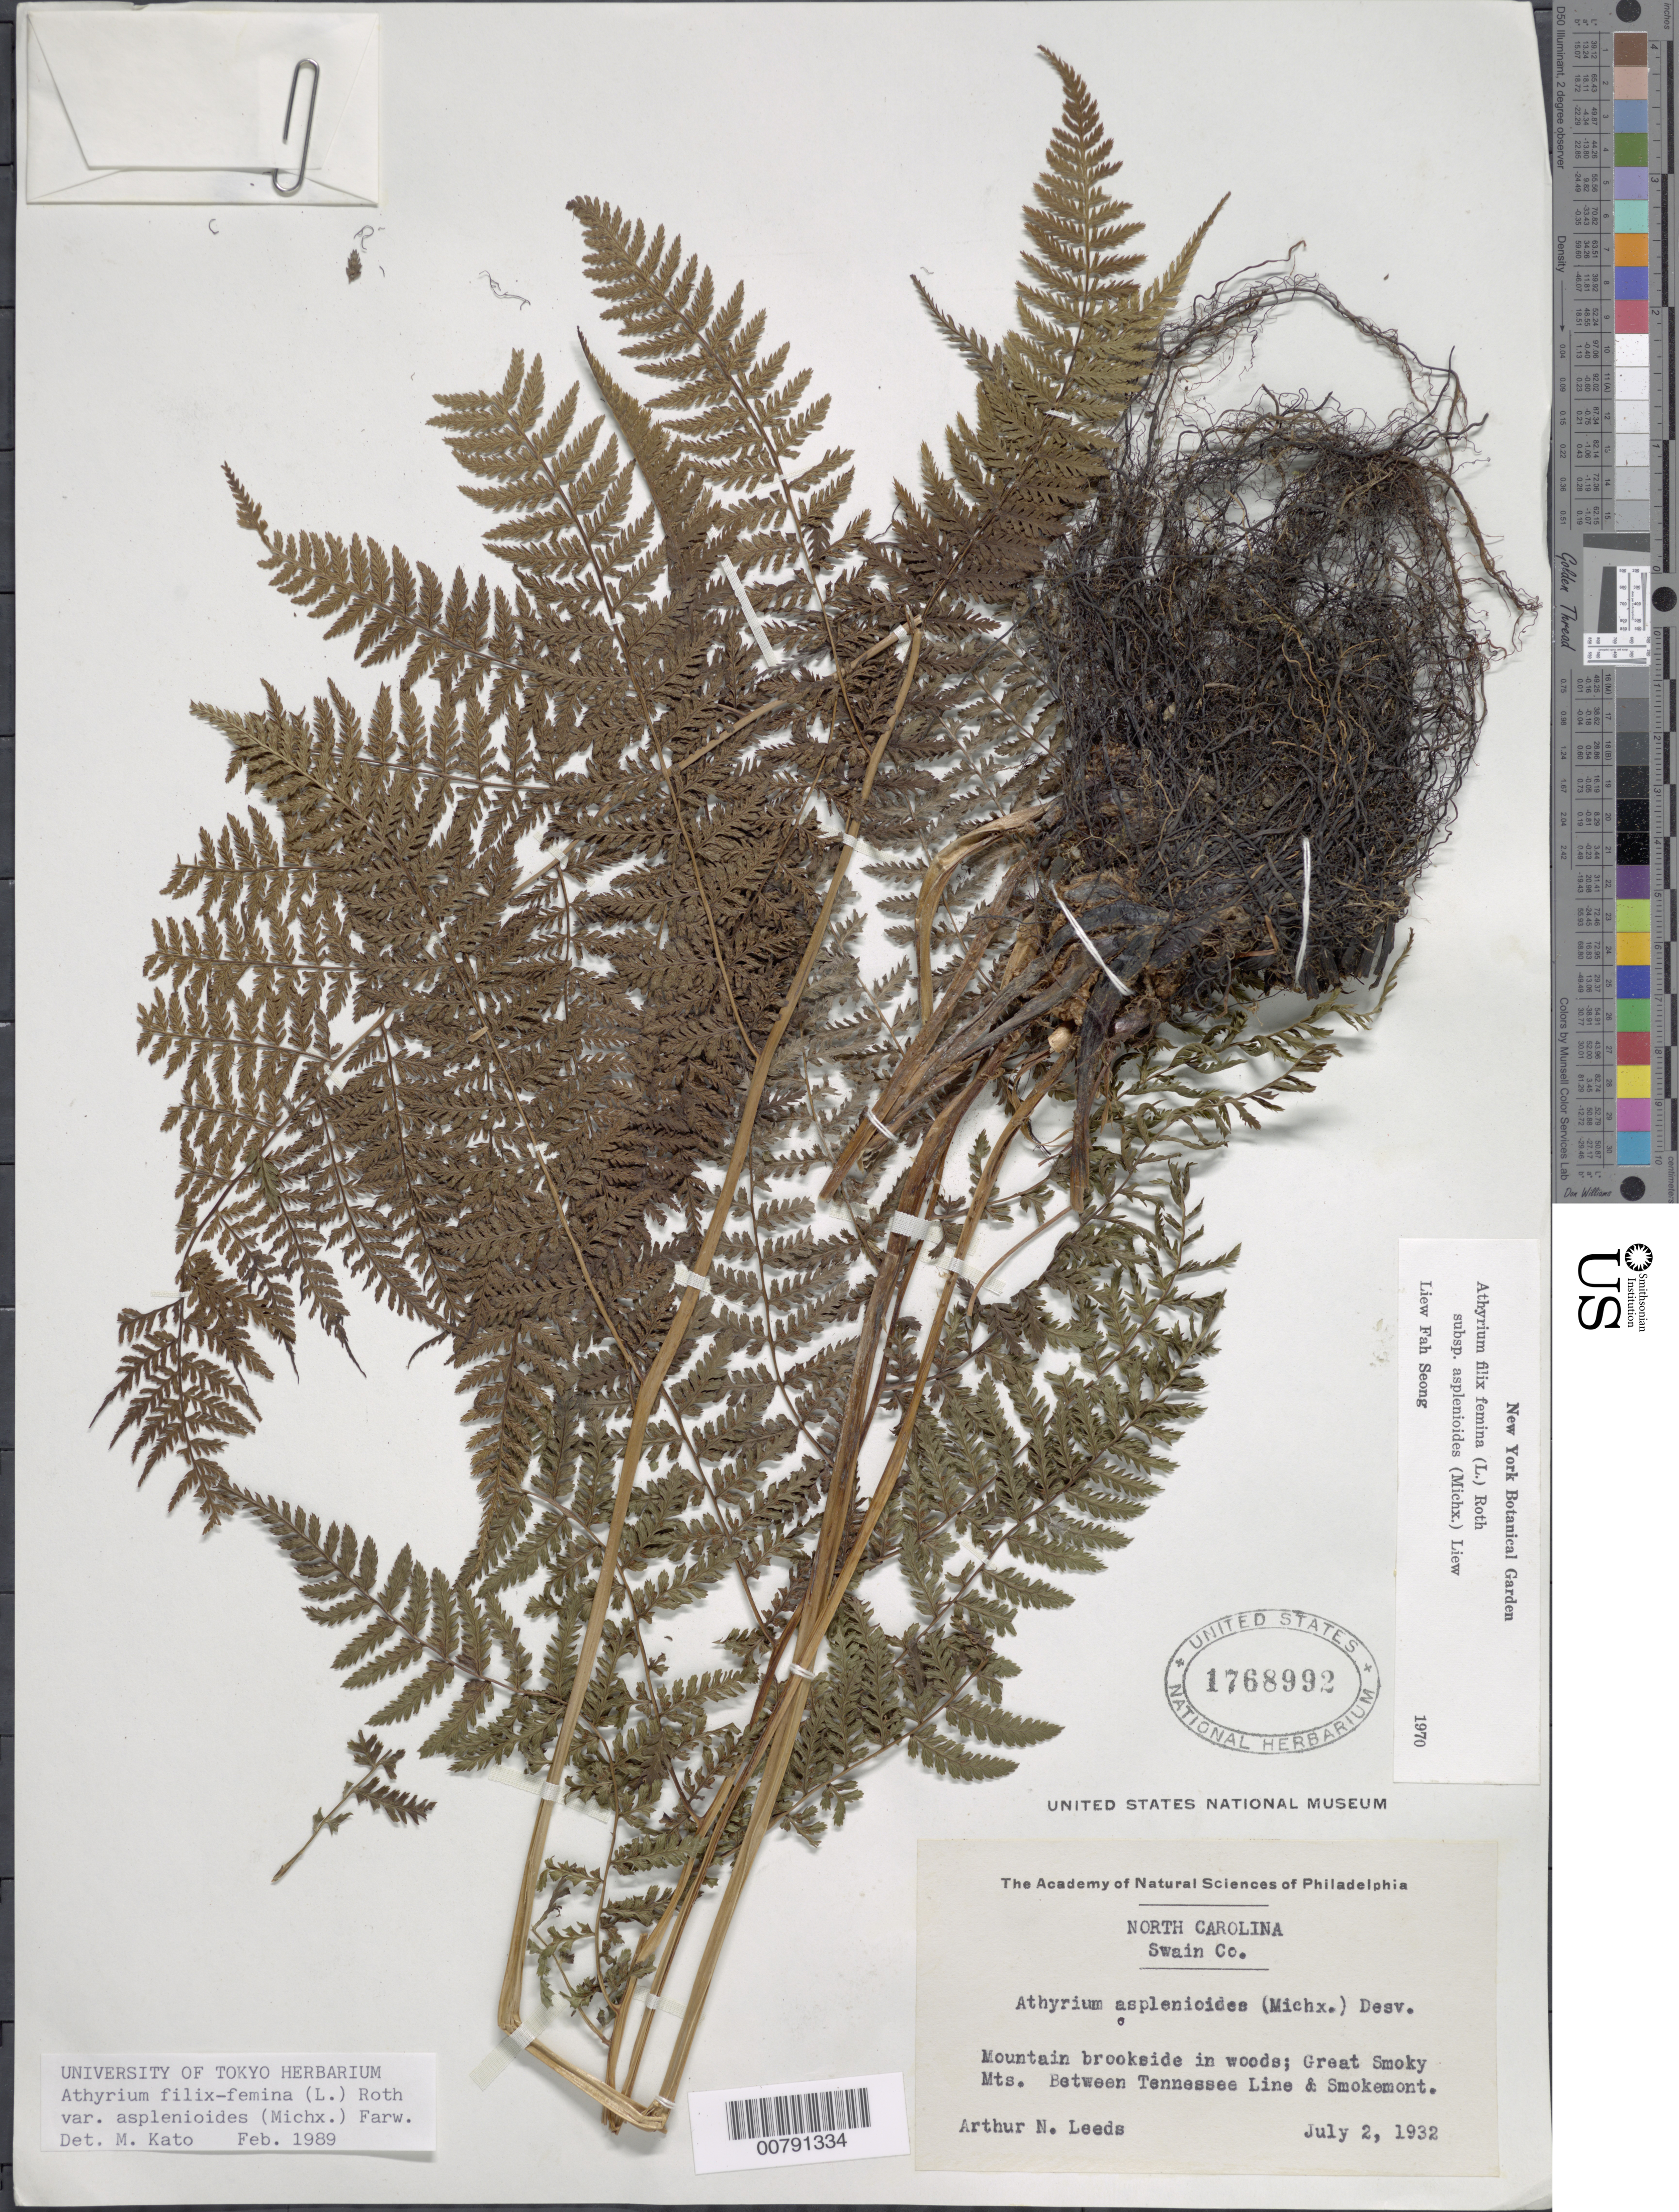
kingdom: Plantae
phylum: Tracheophyta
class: Polypodiopsida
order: Polypodiales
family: Athyriaceae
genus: Athyrium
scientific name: Athyrium filix-femina subsp. asplenioides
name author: (Michx.) Hultén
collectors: A. N. Leeds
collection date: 1932-07-02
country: United States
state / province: North Carolina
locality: Swain Co. Mountain brookside in woods; Great Smoky Mts. Between Tennessee Line & Smokemont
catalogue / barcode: US 1768992